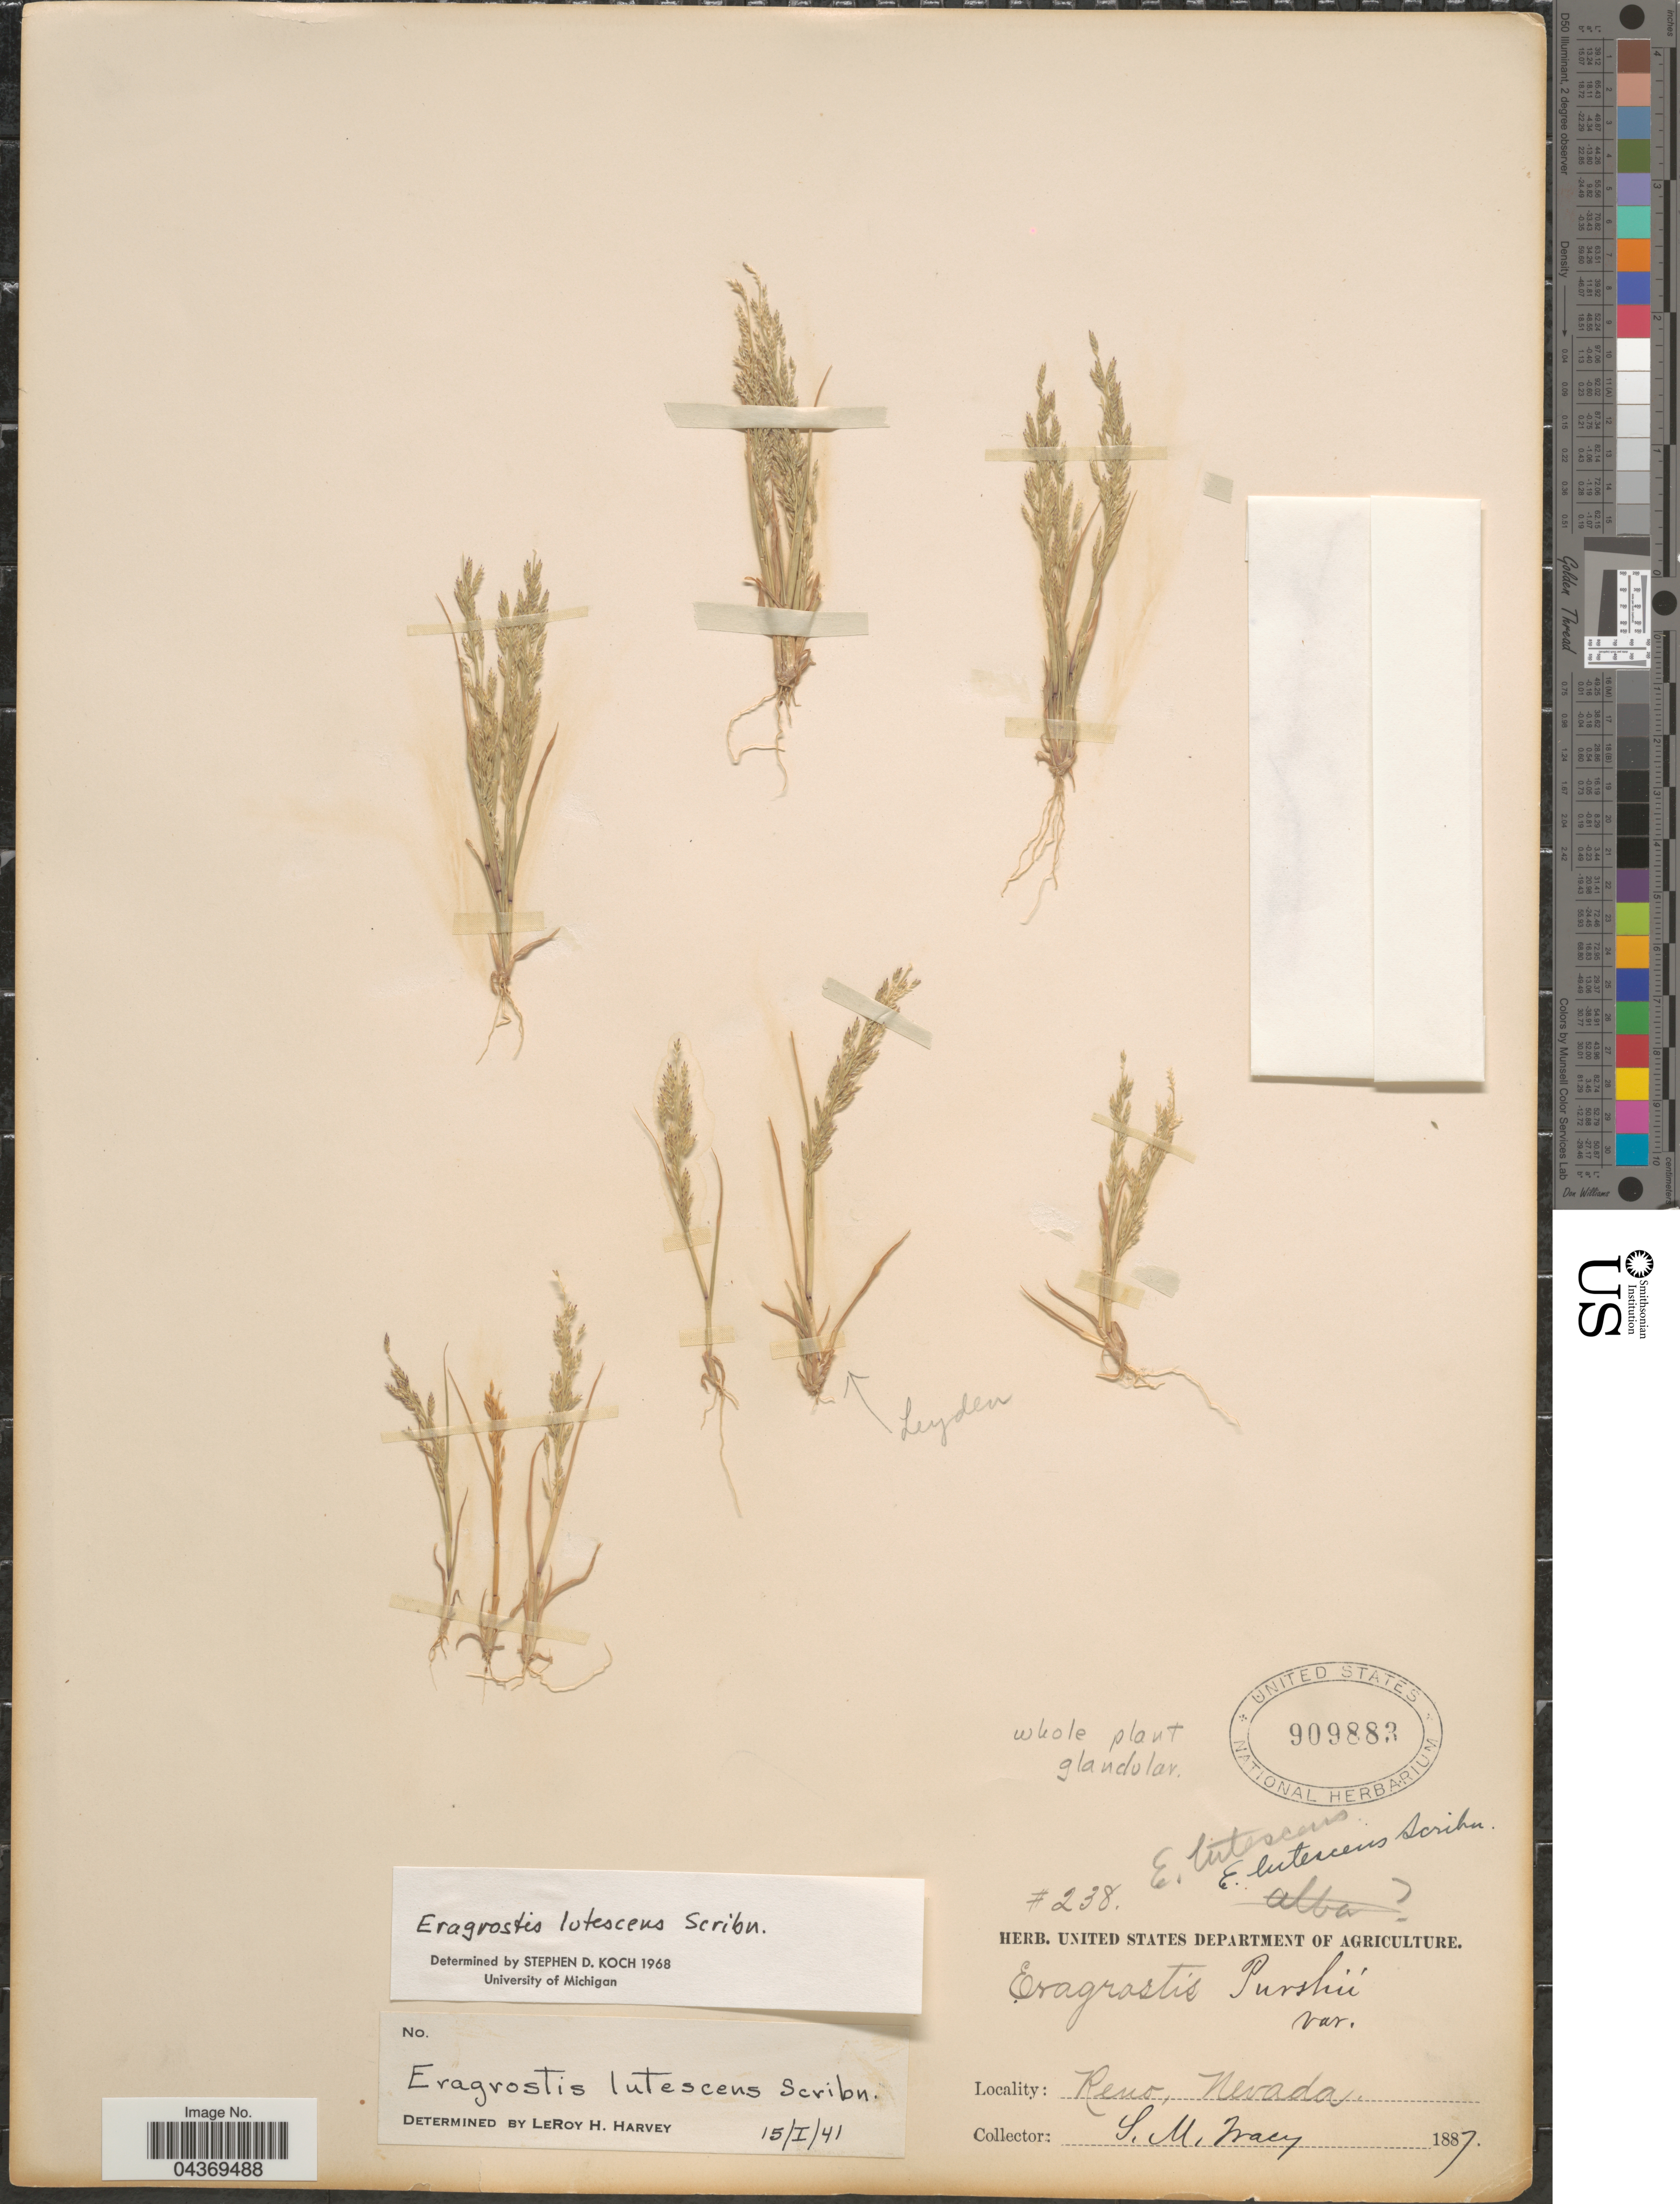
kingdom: Plantae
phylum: Tracheophyta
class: Liliopsida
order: Poales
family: Poaceae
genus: Eragrostis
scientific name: Eragrostis lutescens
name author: Scribn.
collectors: S. M. Tracy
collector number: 238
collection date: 1887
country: United States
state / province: Nevada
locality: Reno.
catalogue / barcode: US 909883